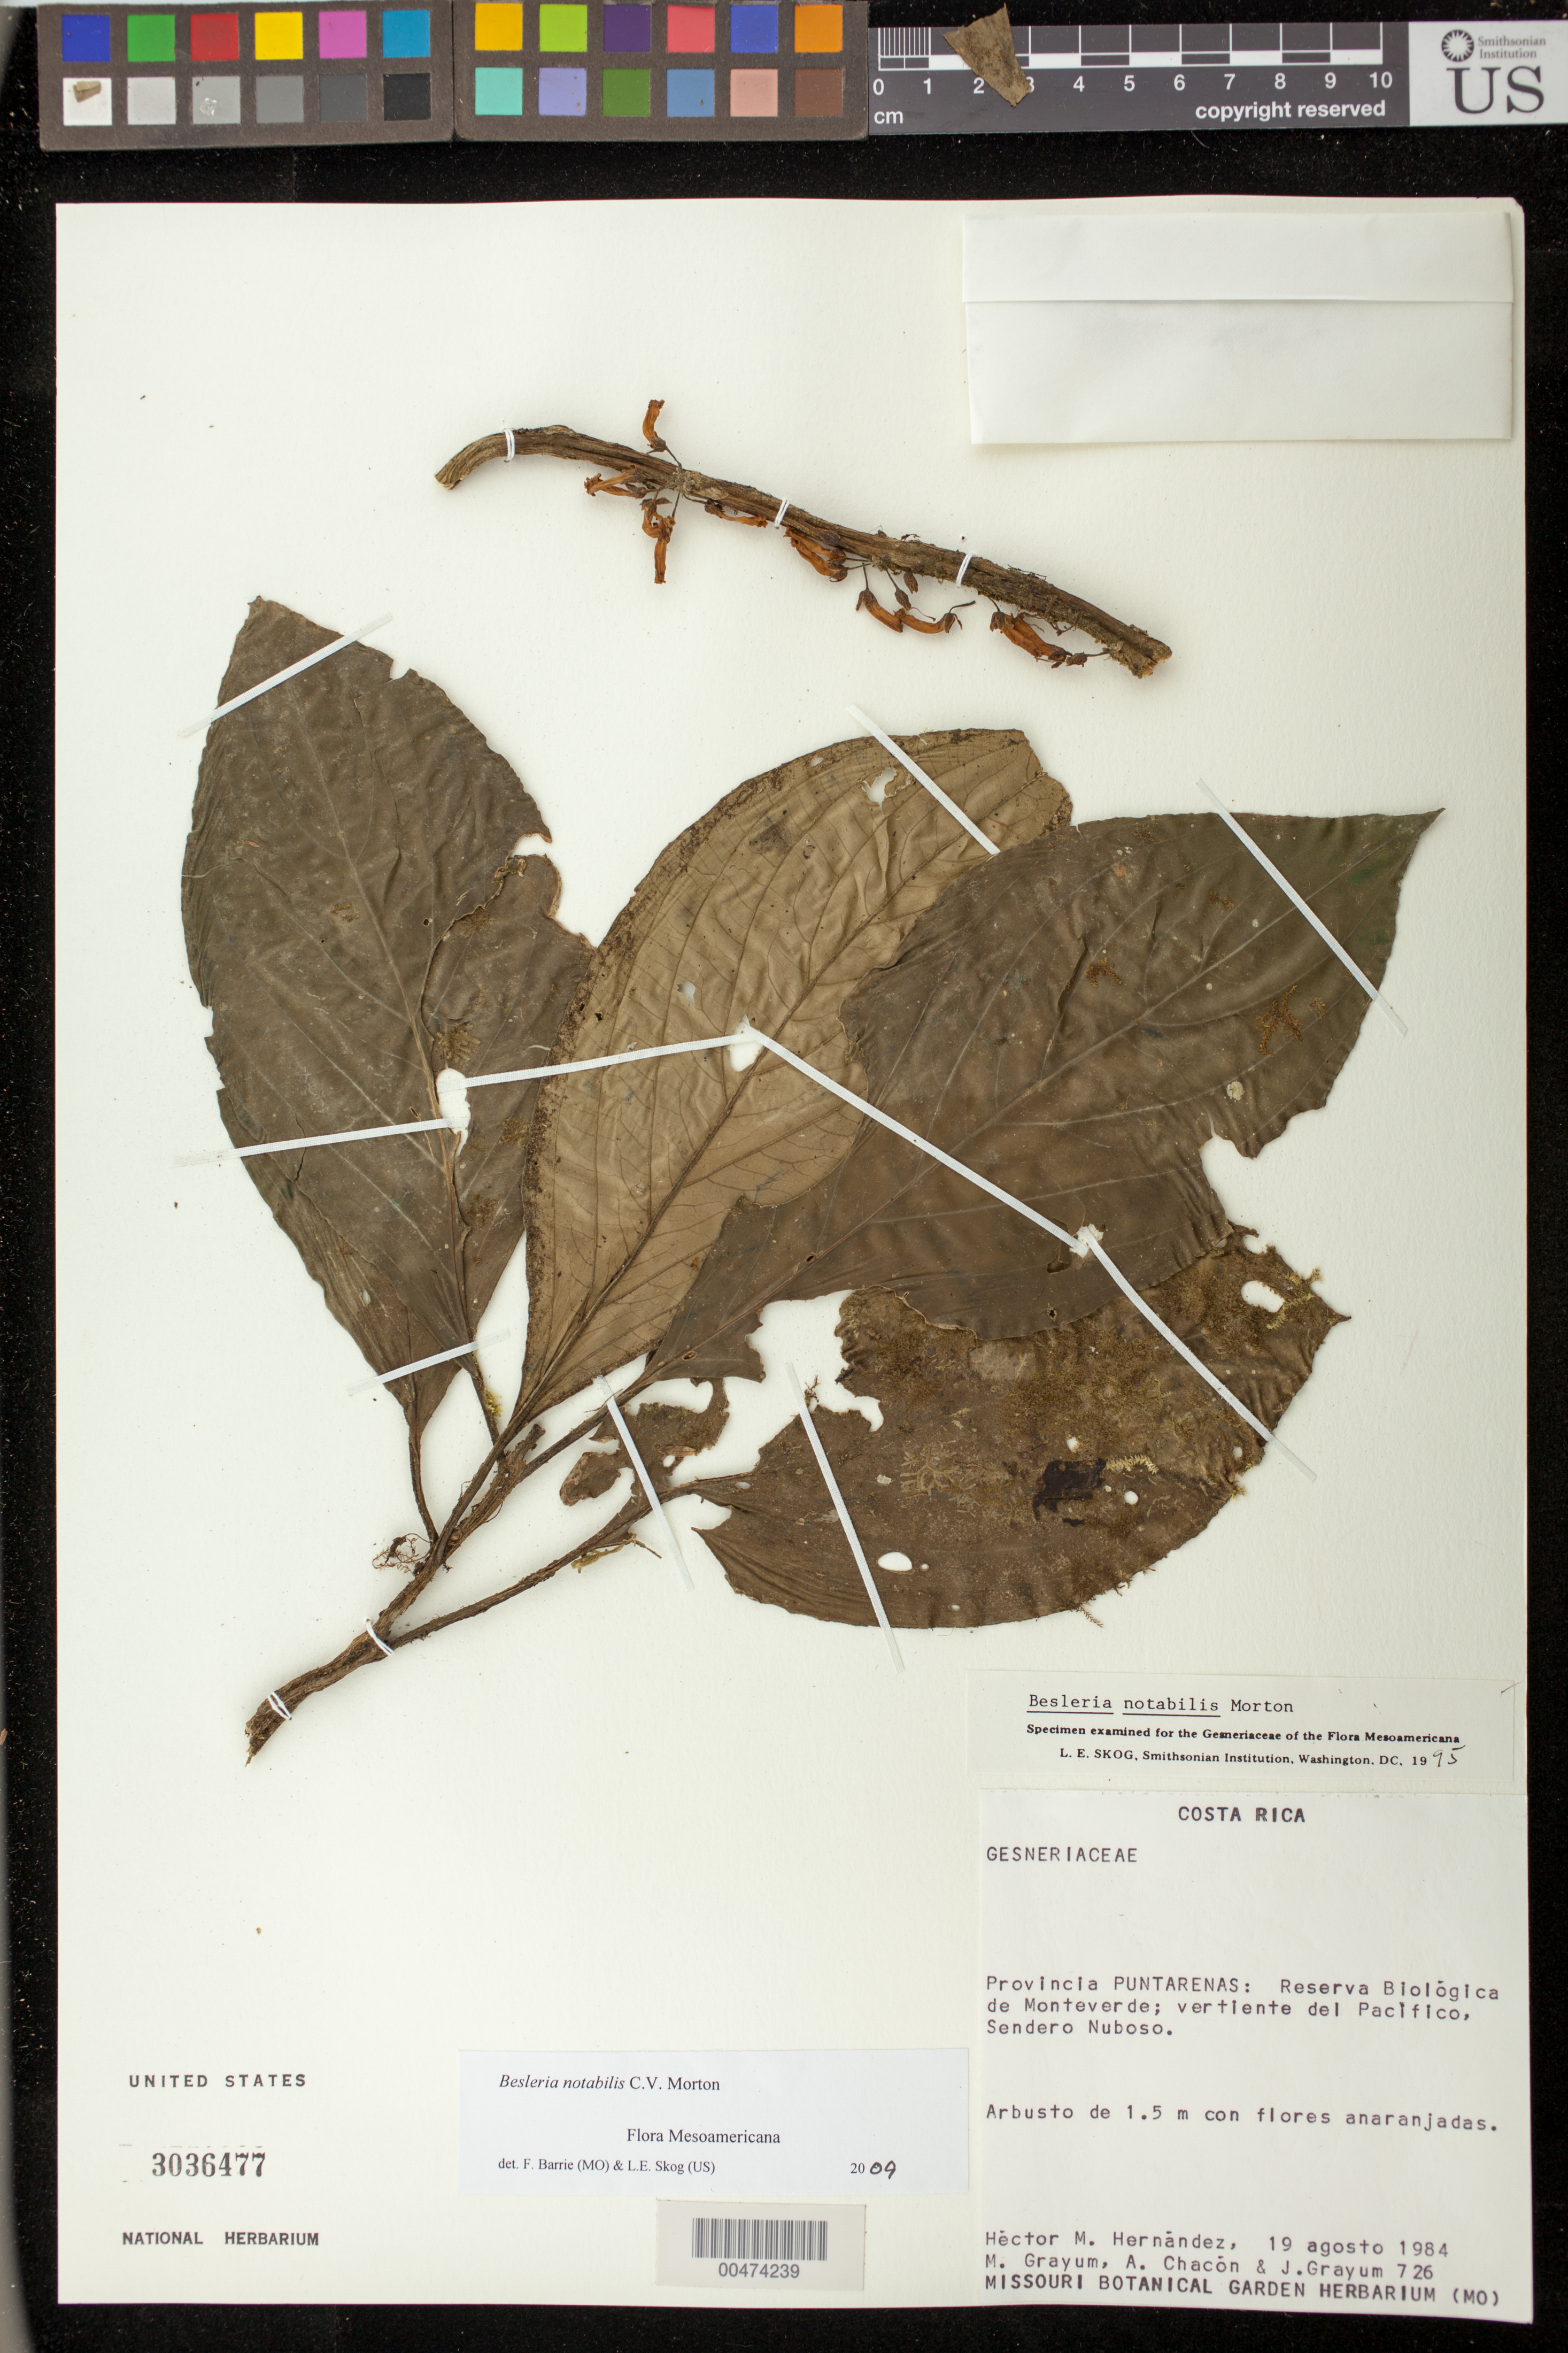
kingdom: Plantae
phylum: Tracheophyta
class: Magnoliopsida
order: Lamiales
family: Gesneriaceae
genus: Besleria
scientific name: Besleria notabilis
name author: C.V. Morton in Standl.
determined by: Skog, Laurence E.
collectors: H. Hernández G., M. H. Grayum, A. Chacón & J. Grayum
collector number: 726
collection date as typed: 19 Aug 1984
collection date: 1984-08-19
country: Costa Rica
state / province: Puntarenas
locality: Reserva Biológica de Monteverde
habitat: Vertiente del Pacifico, sendero nuboso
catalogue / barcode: US 3036477